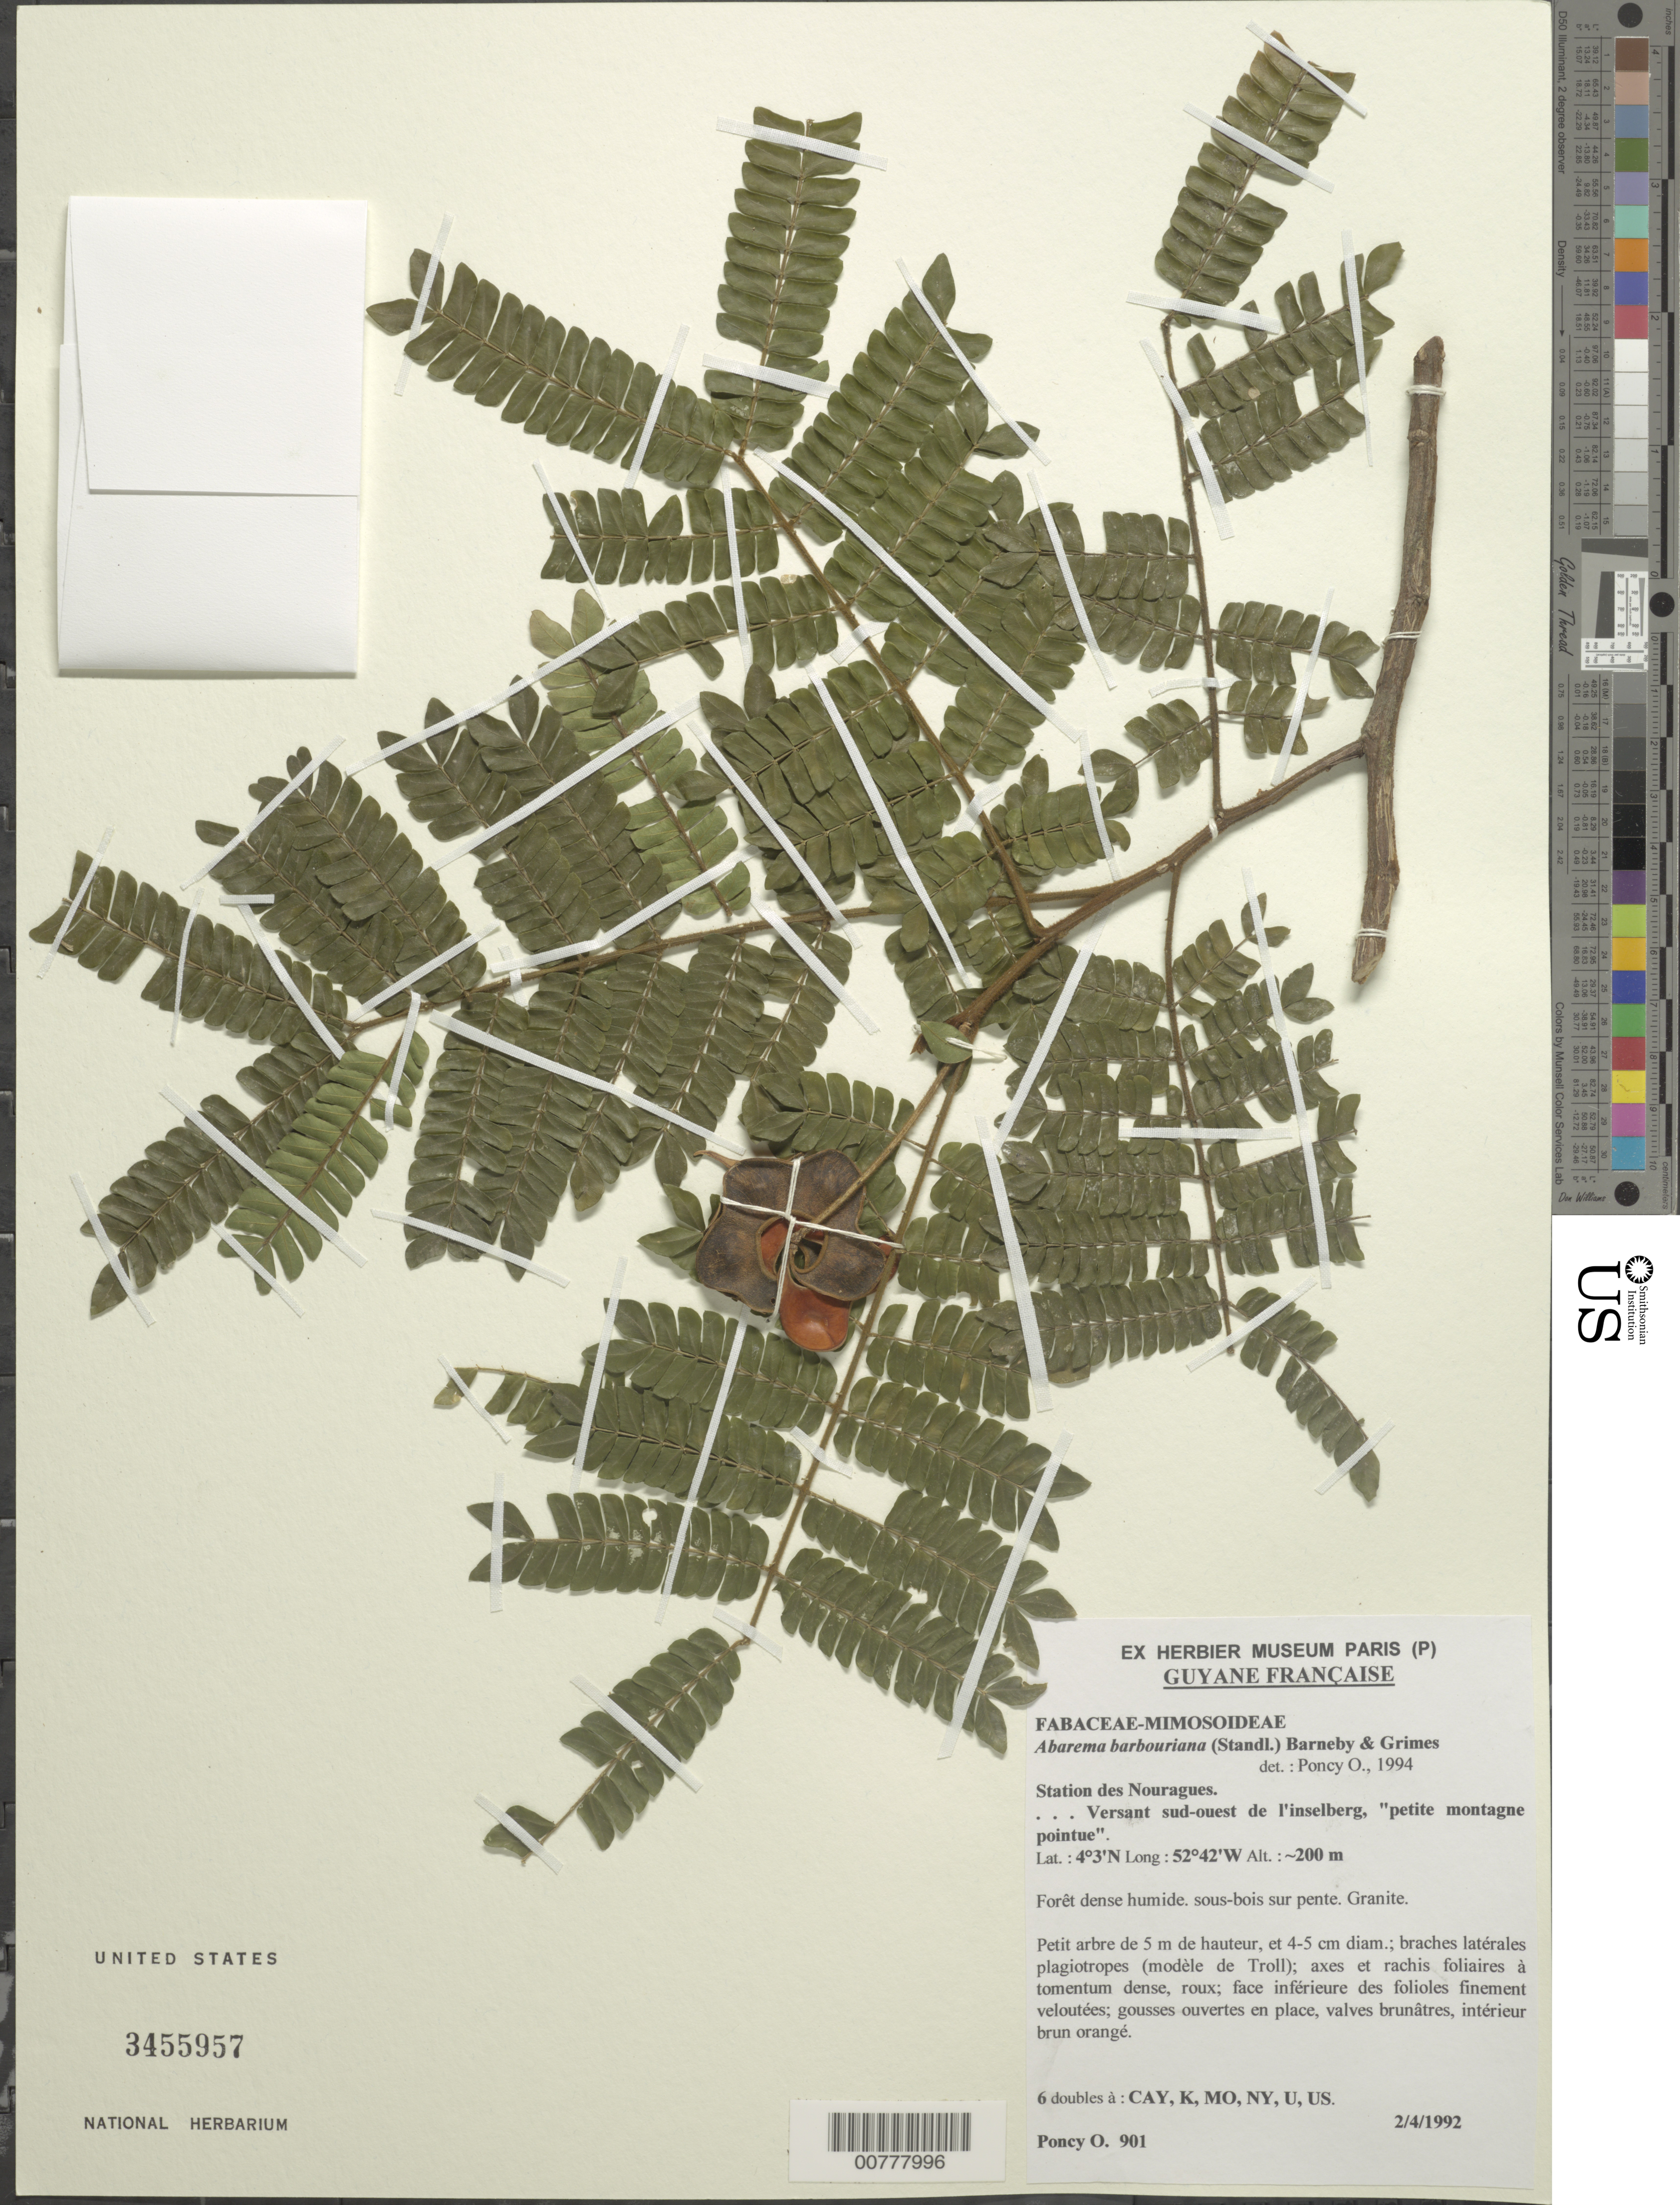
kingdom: Plantae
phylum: Tracheophyta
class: Magnoliopsida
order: Fabales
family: Fabaceae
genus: Abarema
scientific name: Abarema barbouriana var. barbouriana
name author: (Standl.) Barneby & J.W. Grimes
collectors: O. Poncy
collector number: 901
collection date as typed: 2-Apr-92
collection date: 1992-04-02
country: French Guiana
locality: Station des Nouragues, versant sud-ouest de l'inselberg, "petite montagne pointue"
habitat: Forêt dense humide, sous-bois sur pente; granite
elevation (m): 200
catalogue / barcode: US 3455957